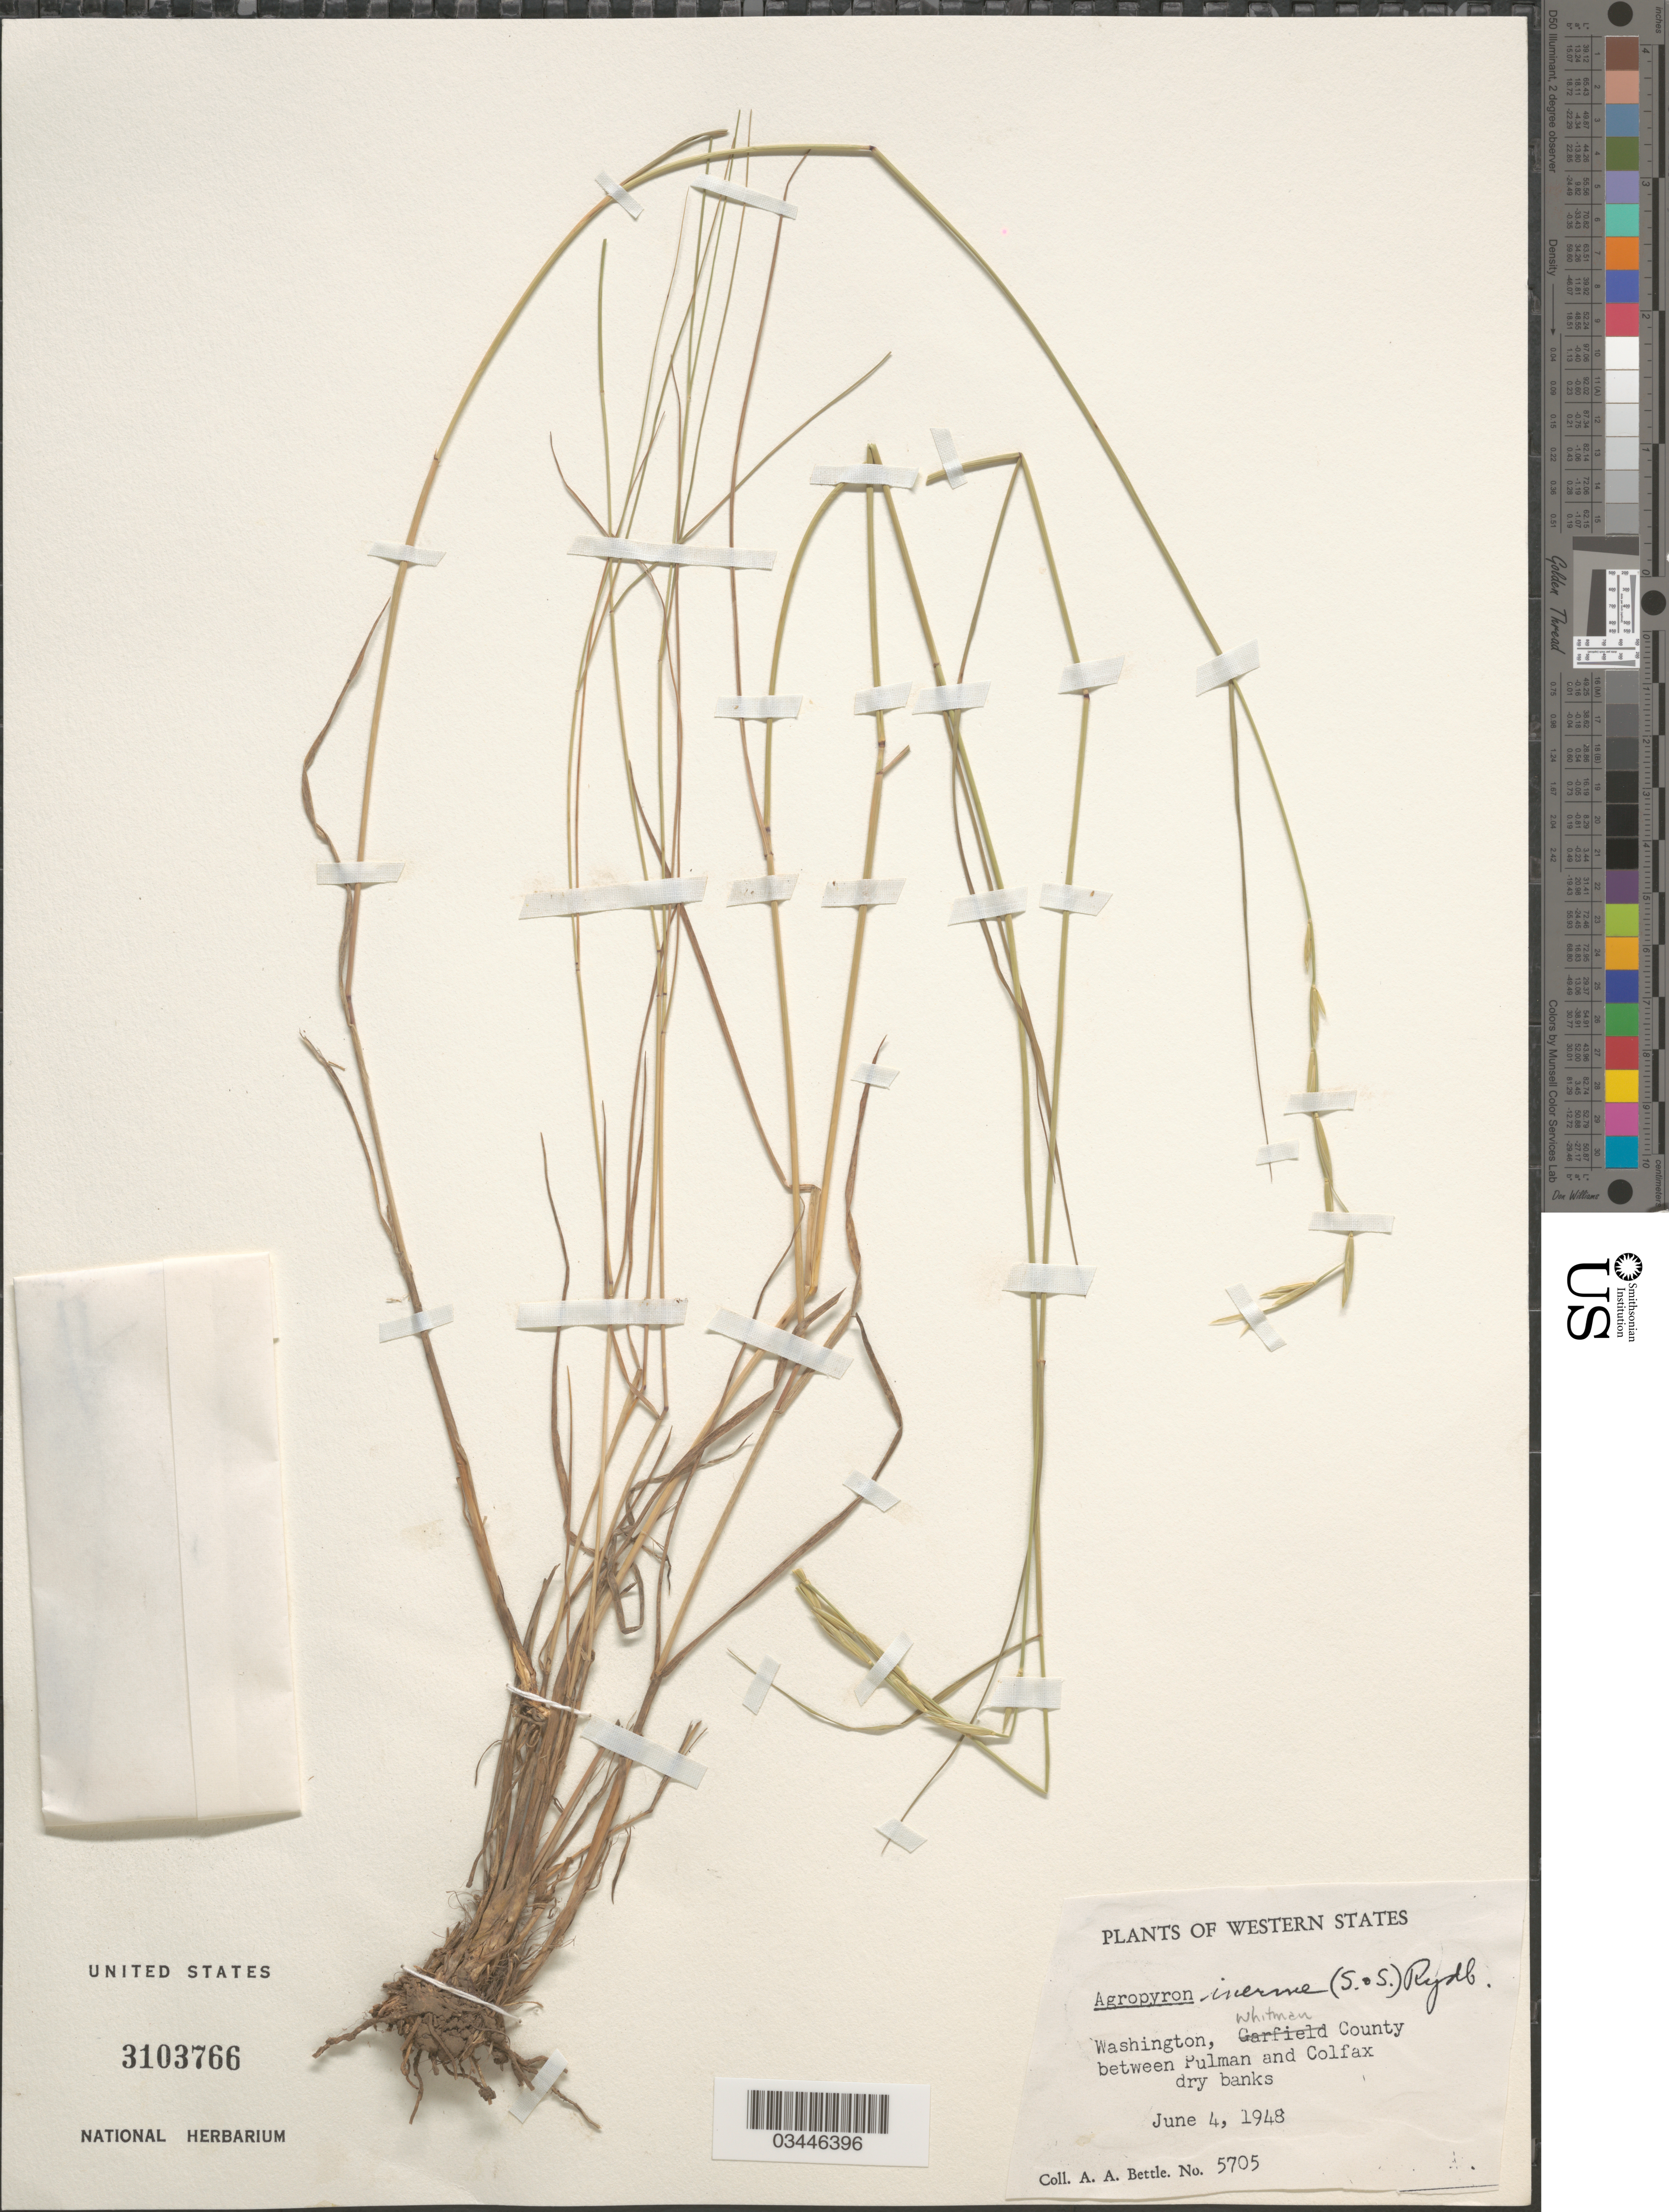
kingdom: Plantae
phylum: Tracheophyta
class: Liliopsida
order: Poales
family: Poaceae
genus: Pseudoroegneria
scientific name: Pseudoroegneria spicata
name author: (Pursh) Á. Löve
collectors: A. Bettle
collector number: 5705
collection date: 1948-06-04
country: United States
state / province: Washington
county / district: Whitman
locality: Western States. Whitman County between Pulman and Colfax dry banks.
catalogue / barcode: US 3103766